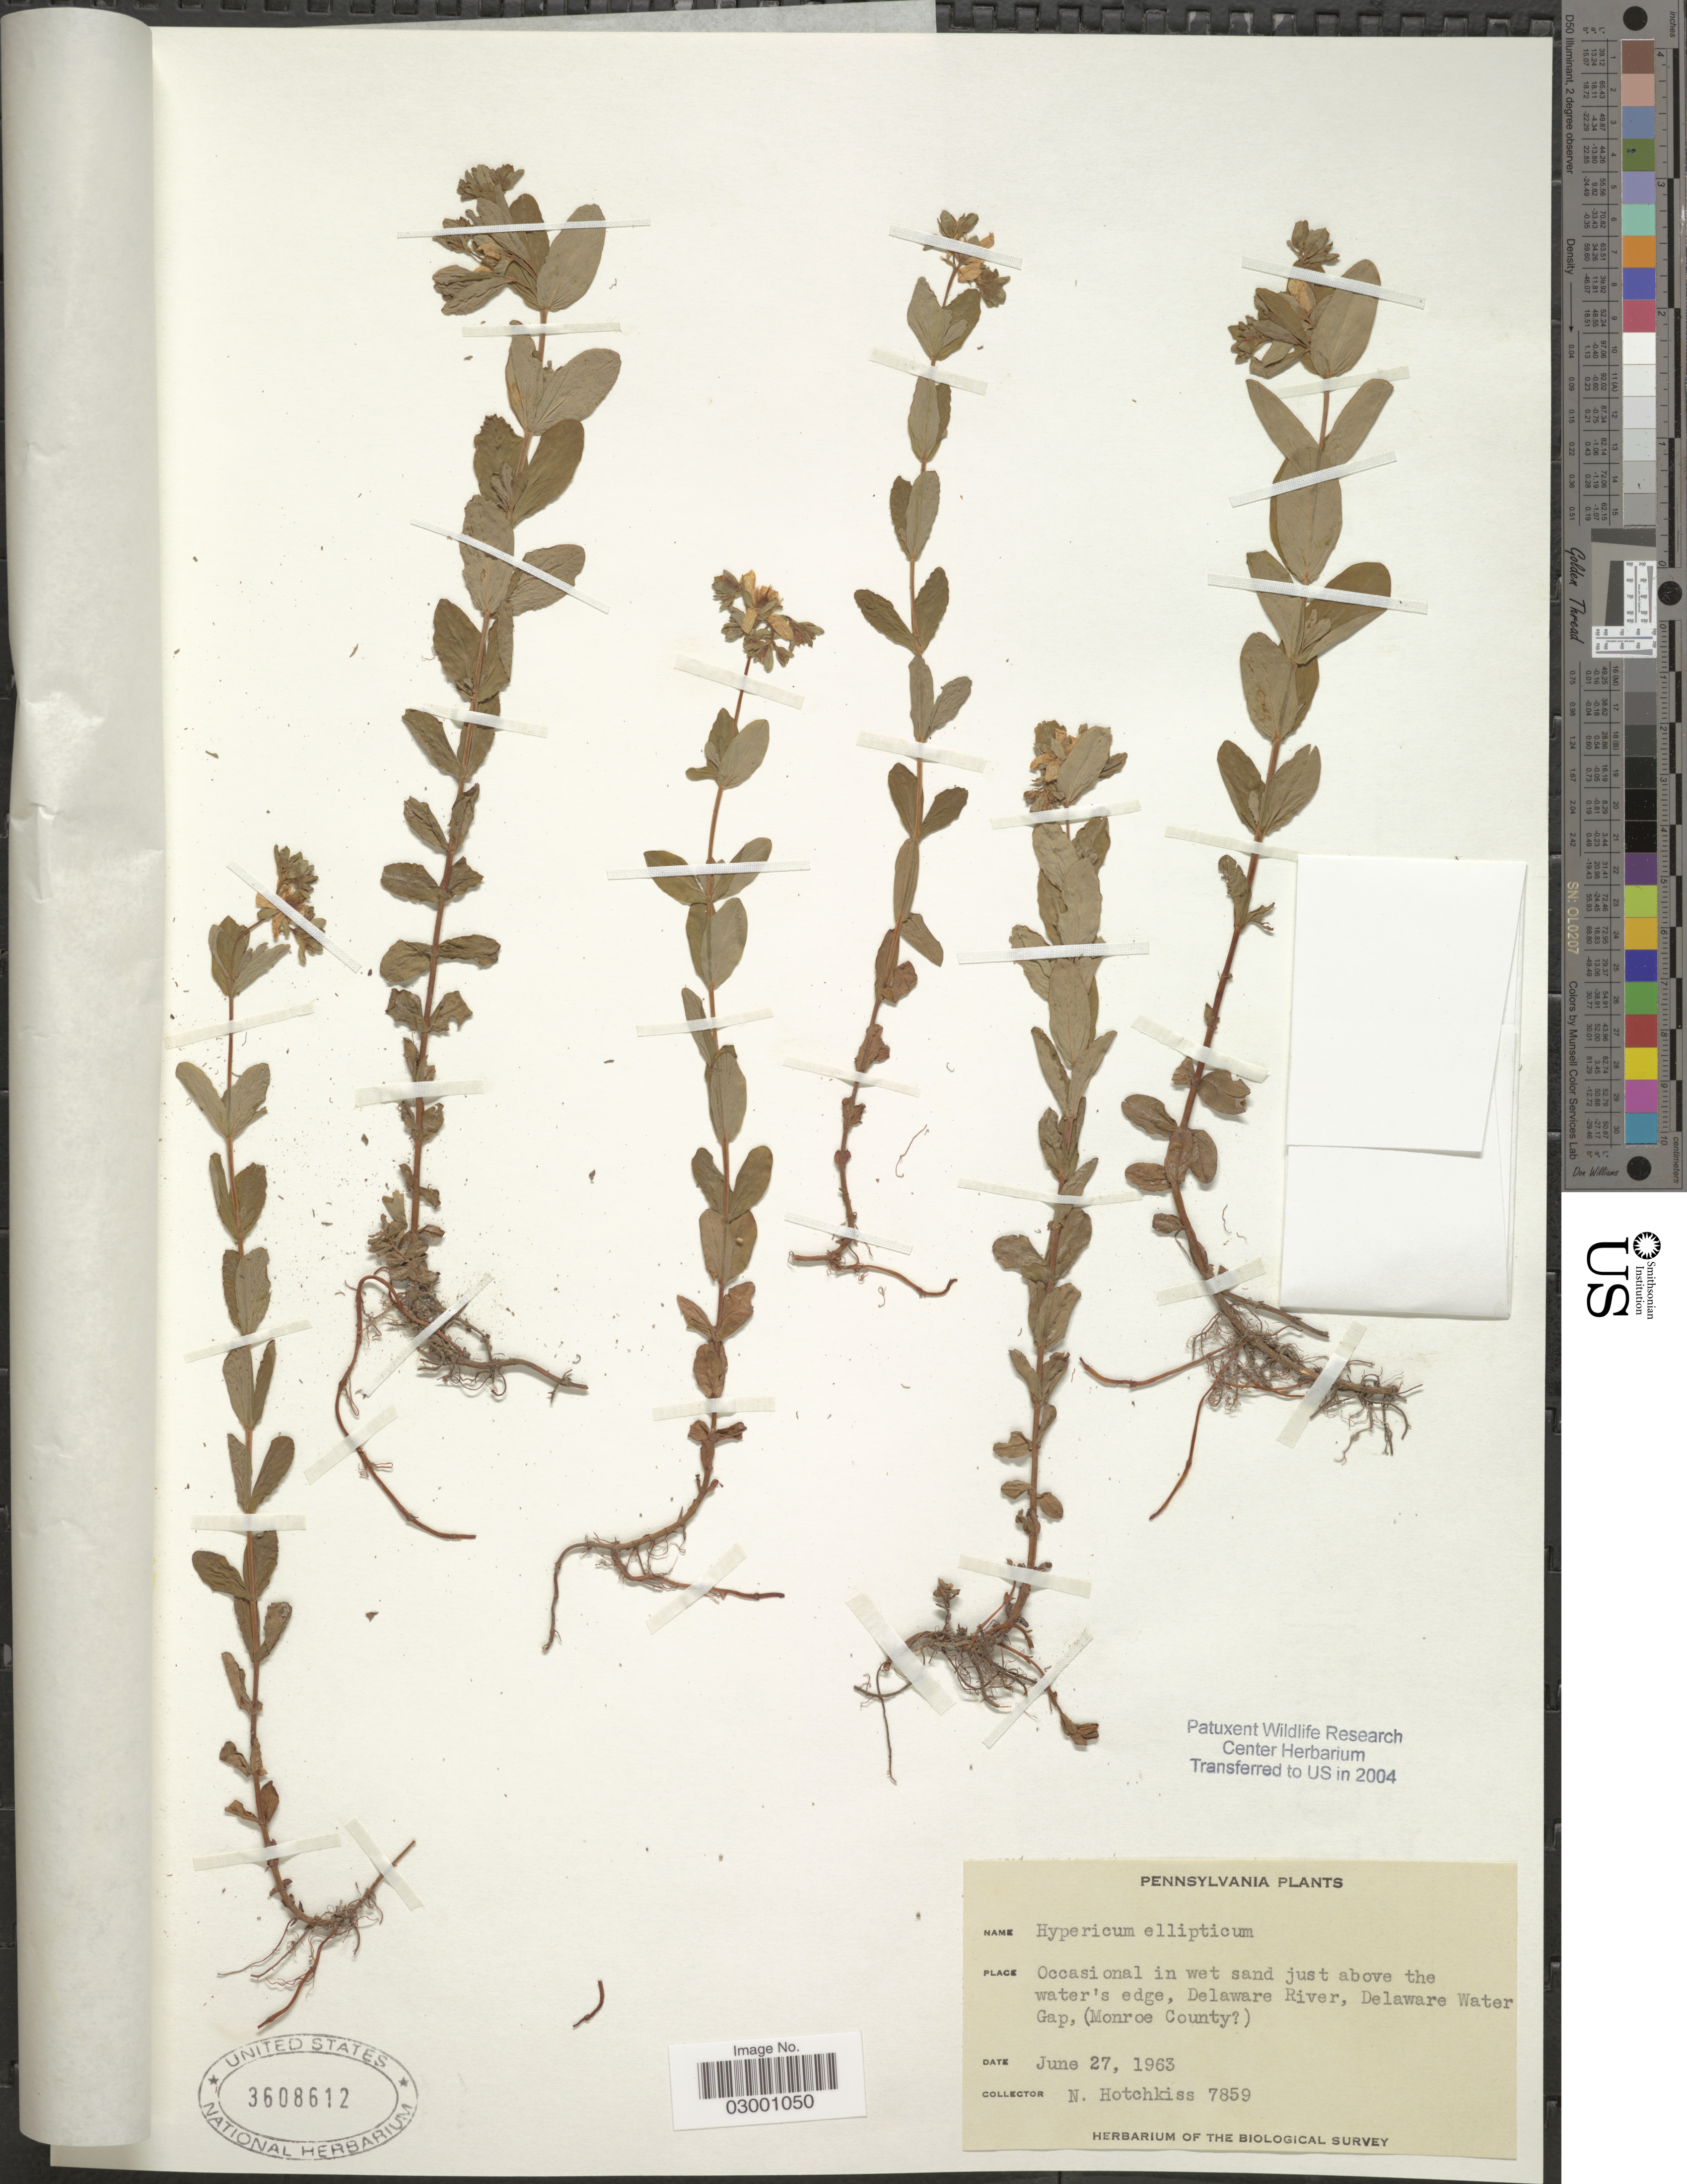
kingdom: Plantae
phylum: Tracheophyta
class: Magnoliopsida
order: Malpighiales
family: Hypericaceae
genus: Hypericum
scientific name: Hypericum ellipticum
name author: Hook.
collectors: N. Hotchkiss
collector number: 7859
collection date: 1963-06-27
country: United States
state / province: Pennsylvania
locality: Occasional in wet sand just above the water's edge, Delaware River, Delaware Water Gap, (Monroe County [unsure placement]).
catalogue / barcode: US 3608612